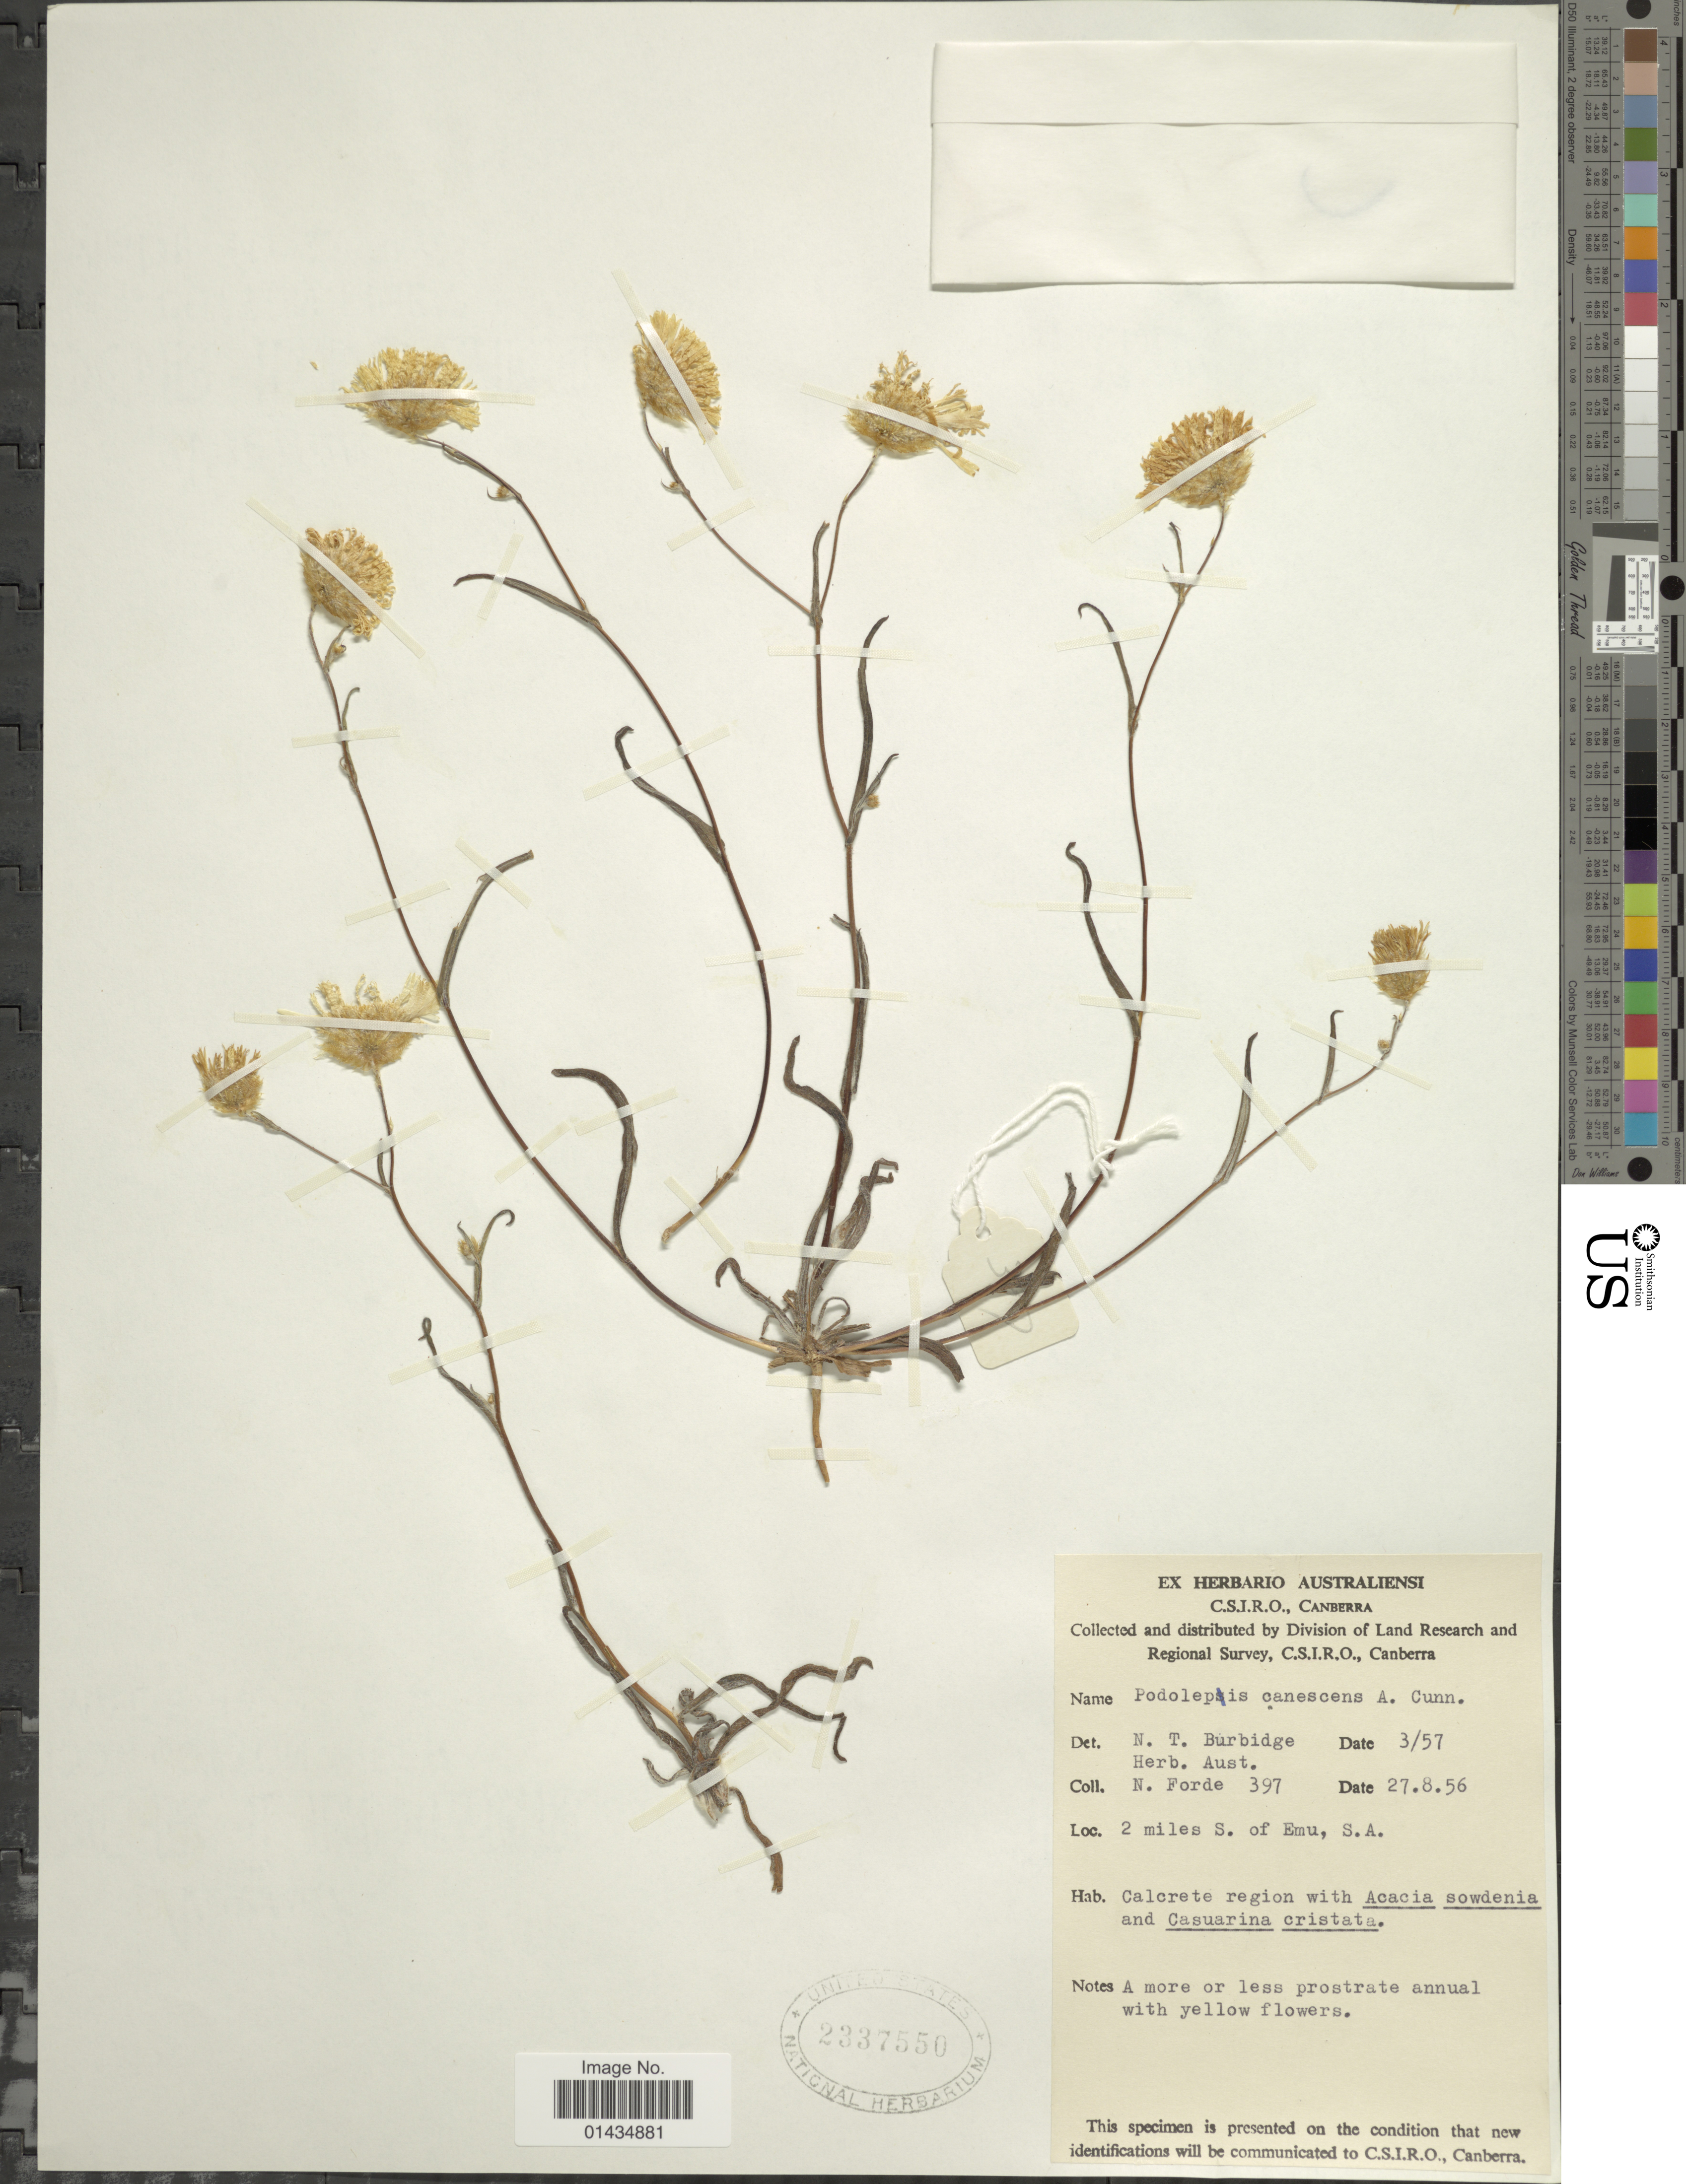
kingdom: Plantae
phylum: Tracheophyta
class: Magnoliopsida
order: Asterales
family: Asteraceae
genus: Podolepis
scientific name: Podolepis canescens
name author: A. Cunn. ex DC.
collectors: N. Forde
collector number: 397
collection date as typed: Transcribed d/m/y: 27/8/56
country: Australia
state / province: South Australia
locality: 2 miles S. of Emu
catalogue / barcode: US 2337550